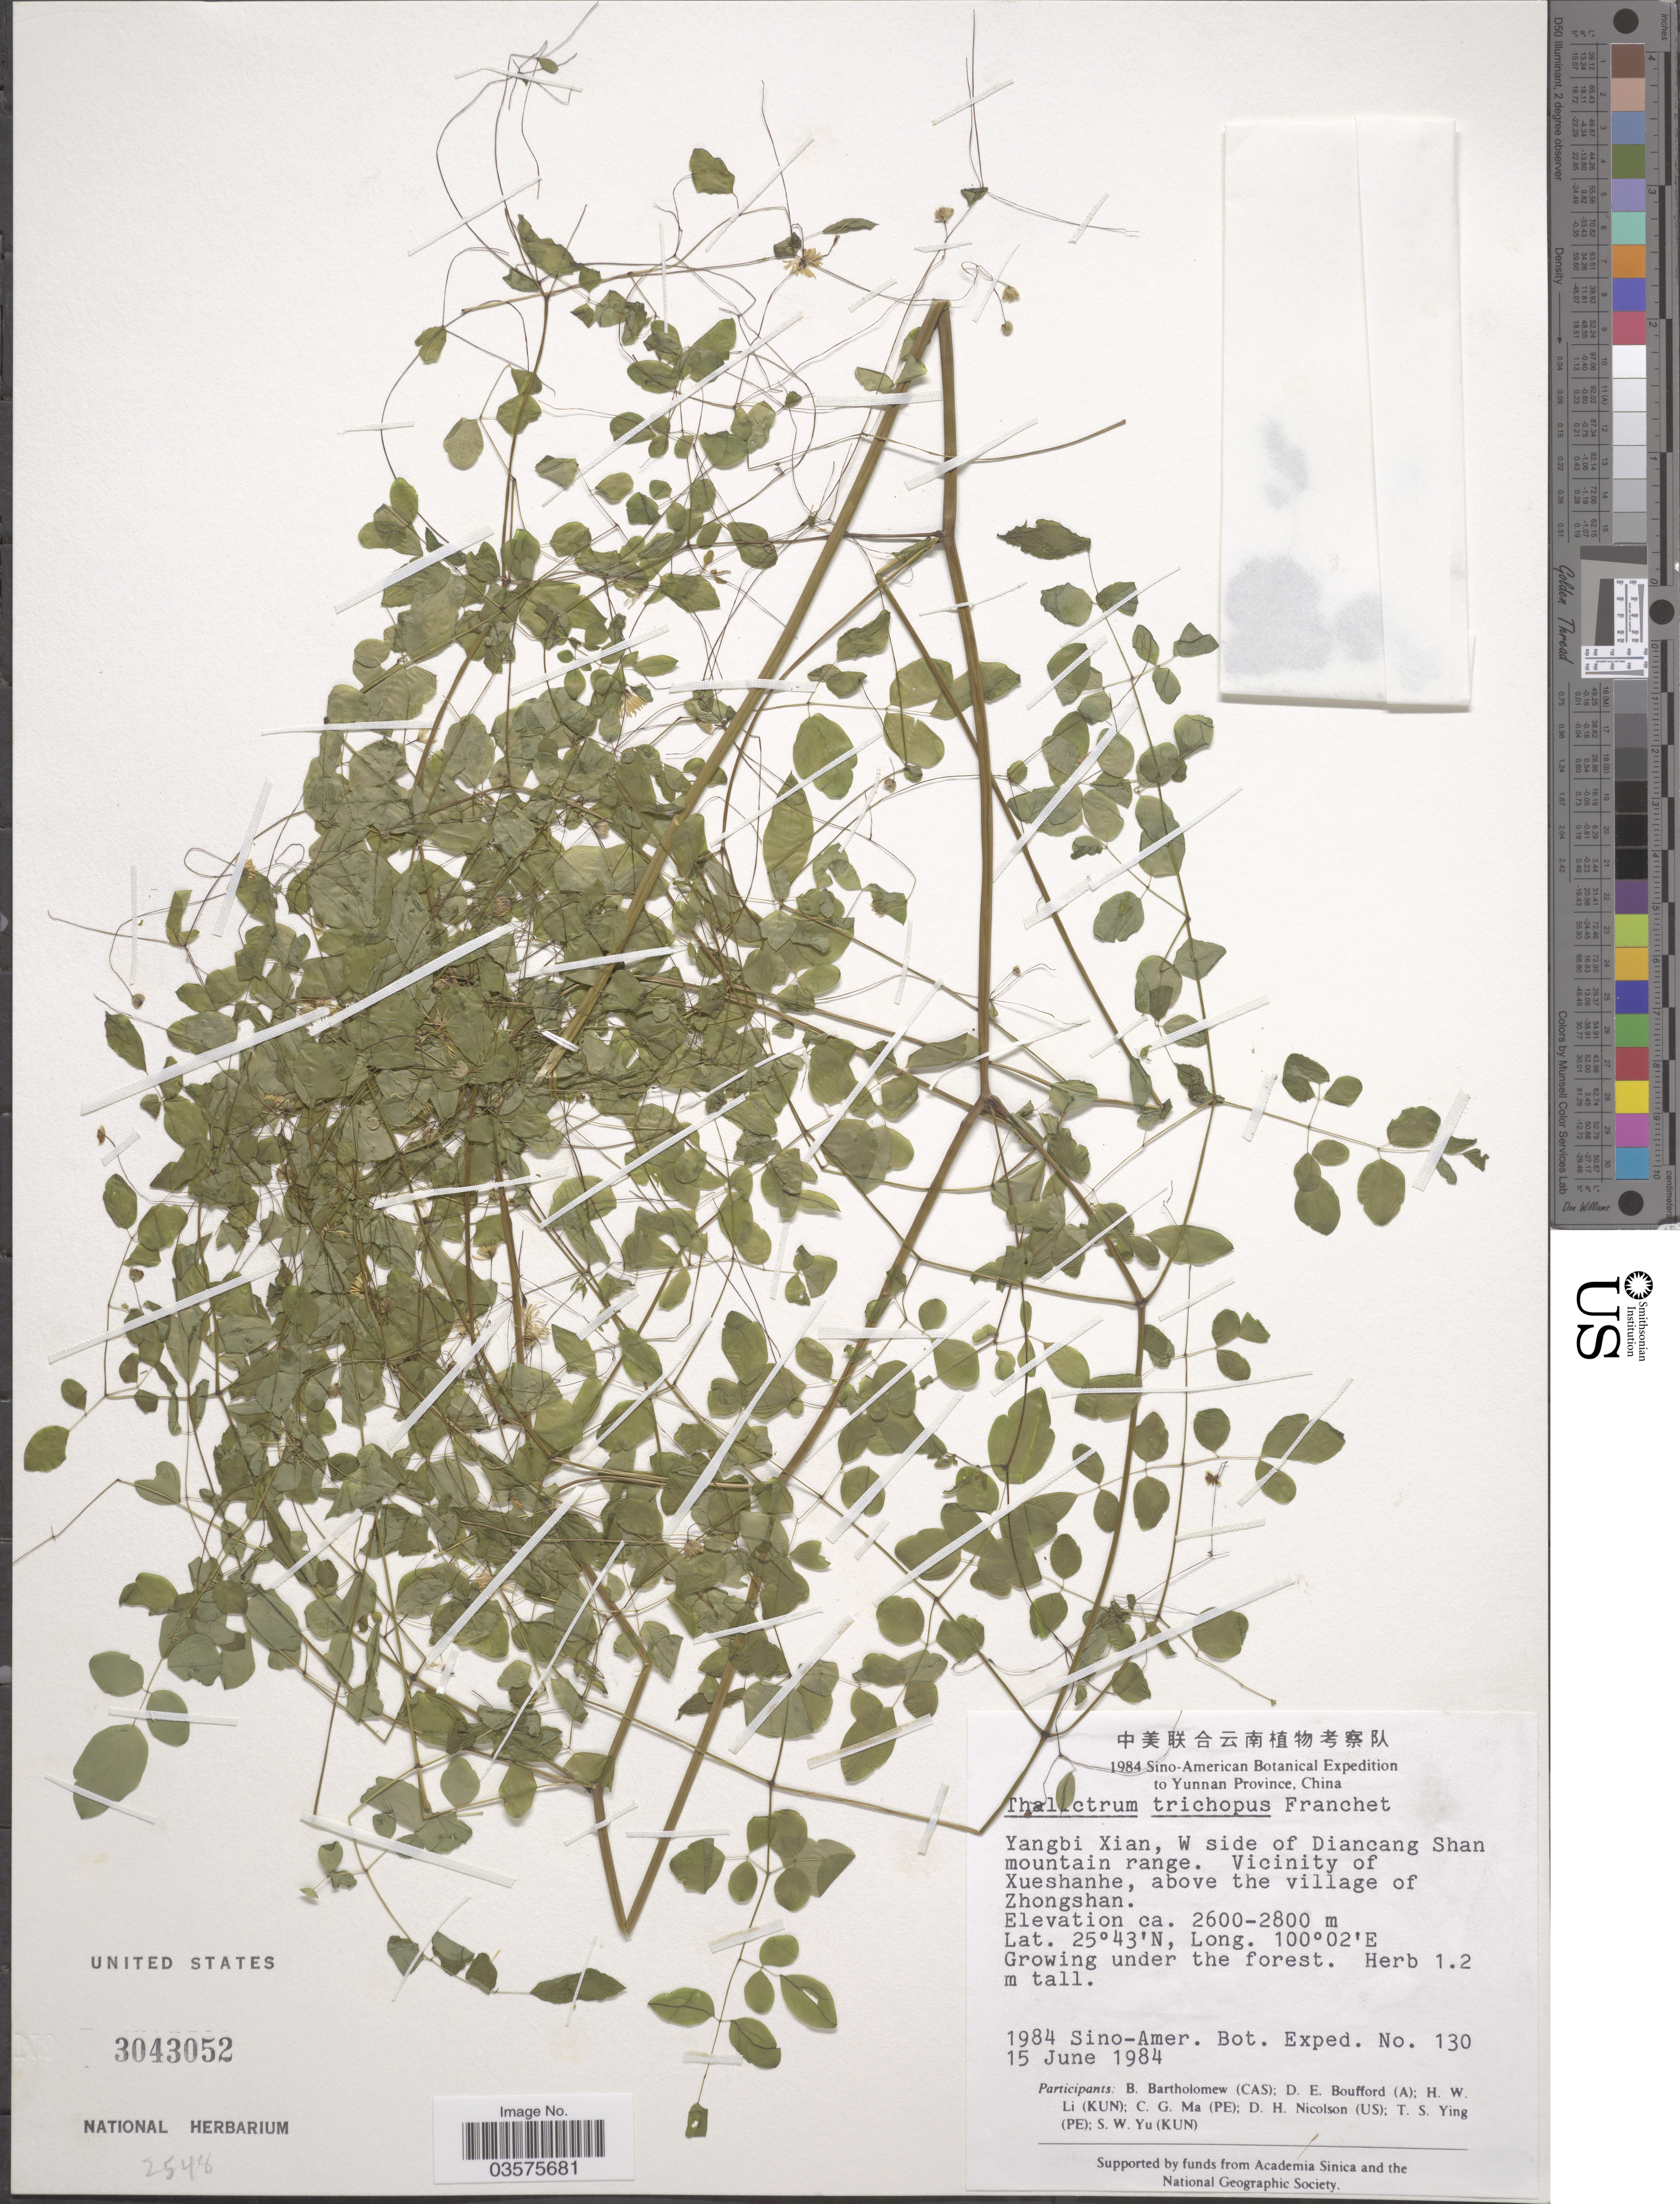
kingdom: Plantae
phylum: Tracheophyta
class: Magnoliopsida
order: Ranunculales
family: Ranunculaceae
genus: Thalictrum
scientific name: Thalictrum trichopus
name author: Franch.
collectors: Sino-Amer. Bot. Exped. 1984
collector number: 130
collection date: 1984-06-15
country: China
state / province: Yunnan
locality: Yangbi Xian, W side of Diancang Shan mountain range. Vicinity of Xueshanhe, above the village of Zhongshan.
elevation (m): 2600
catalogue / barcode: US 3043052